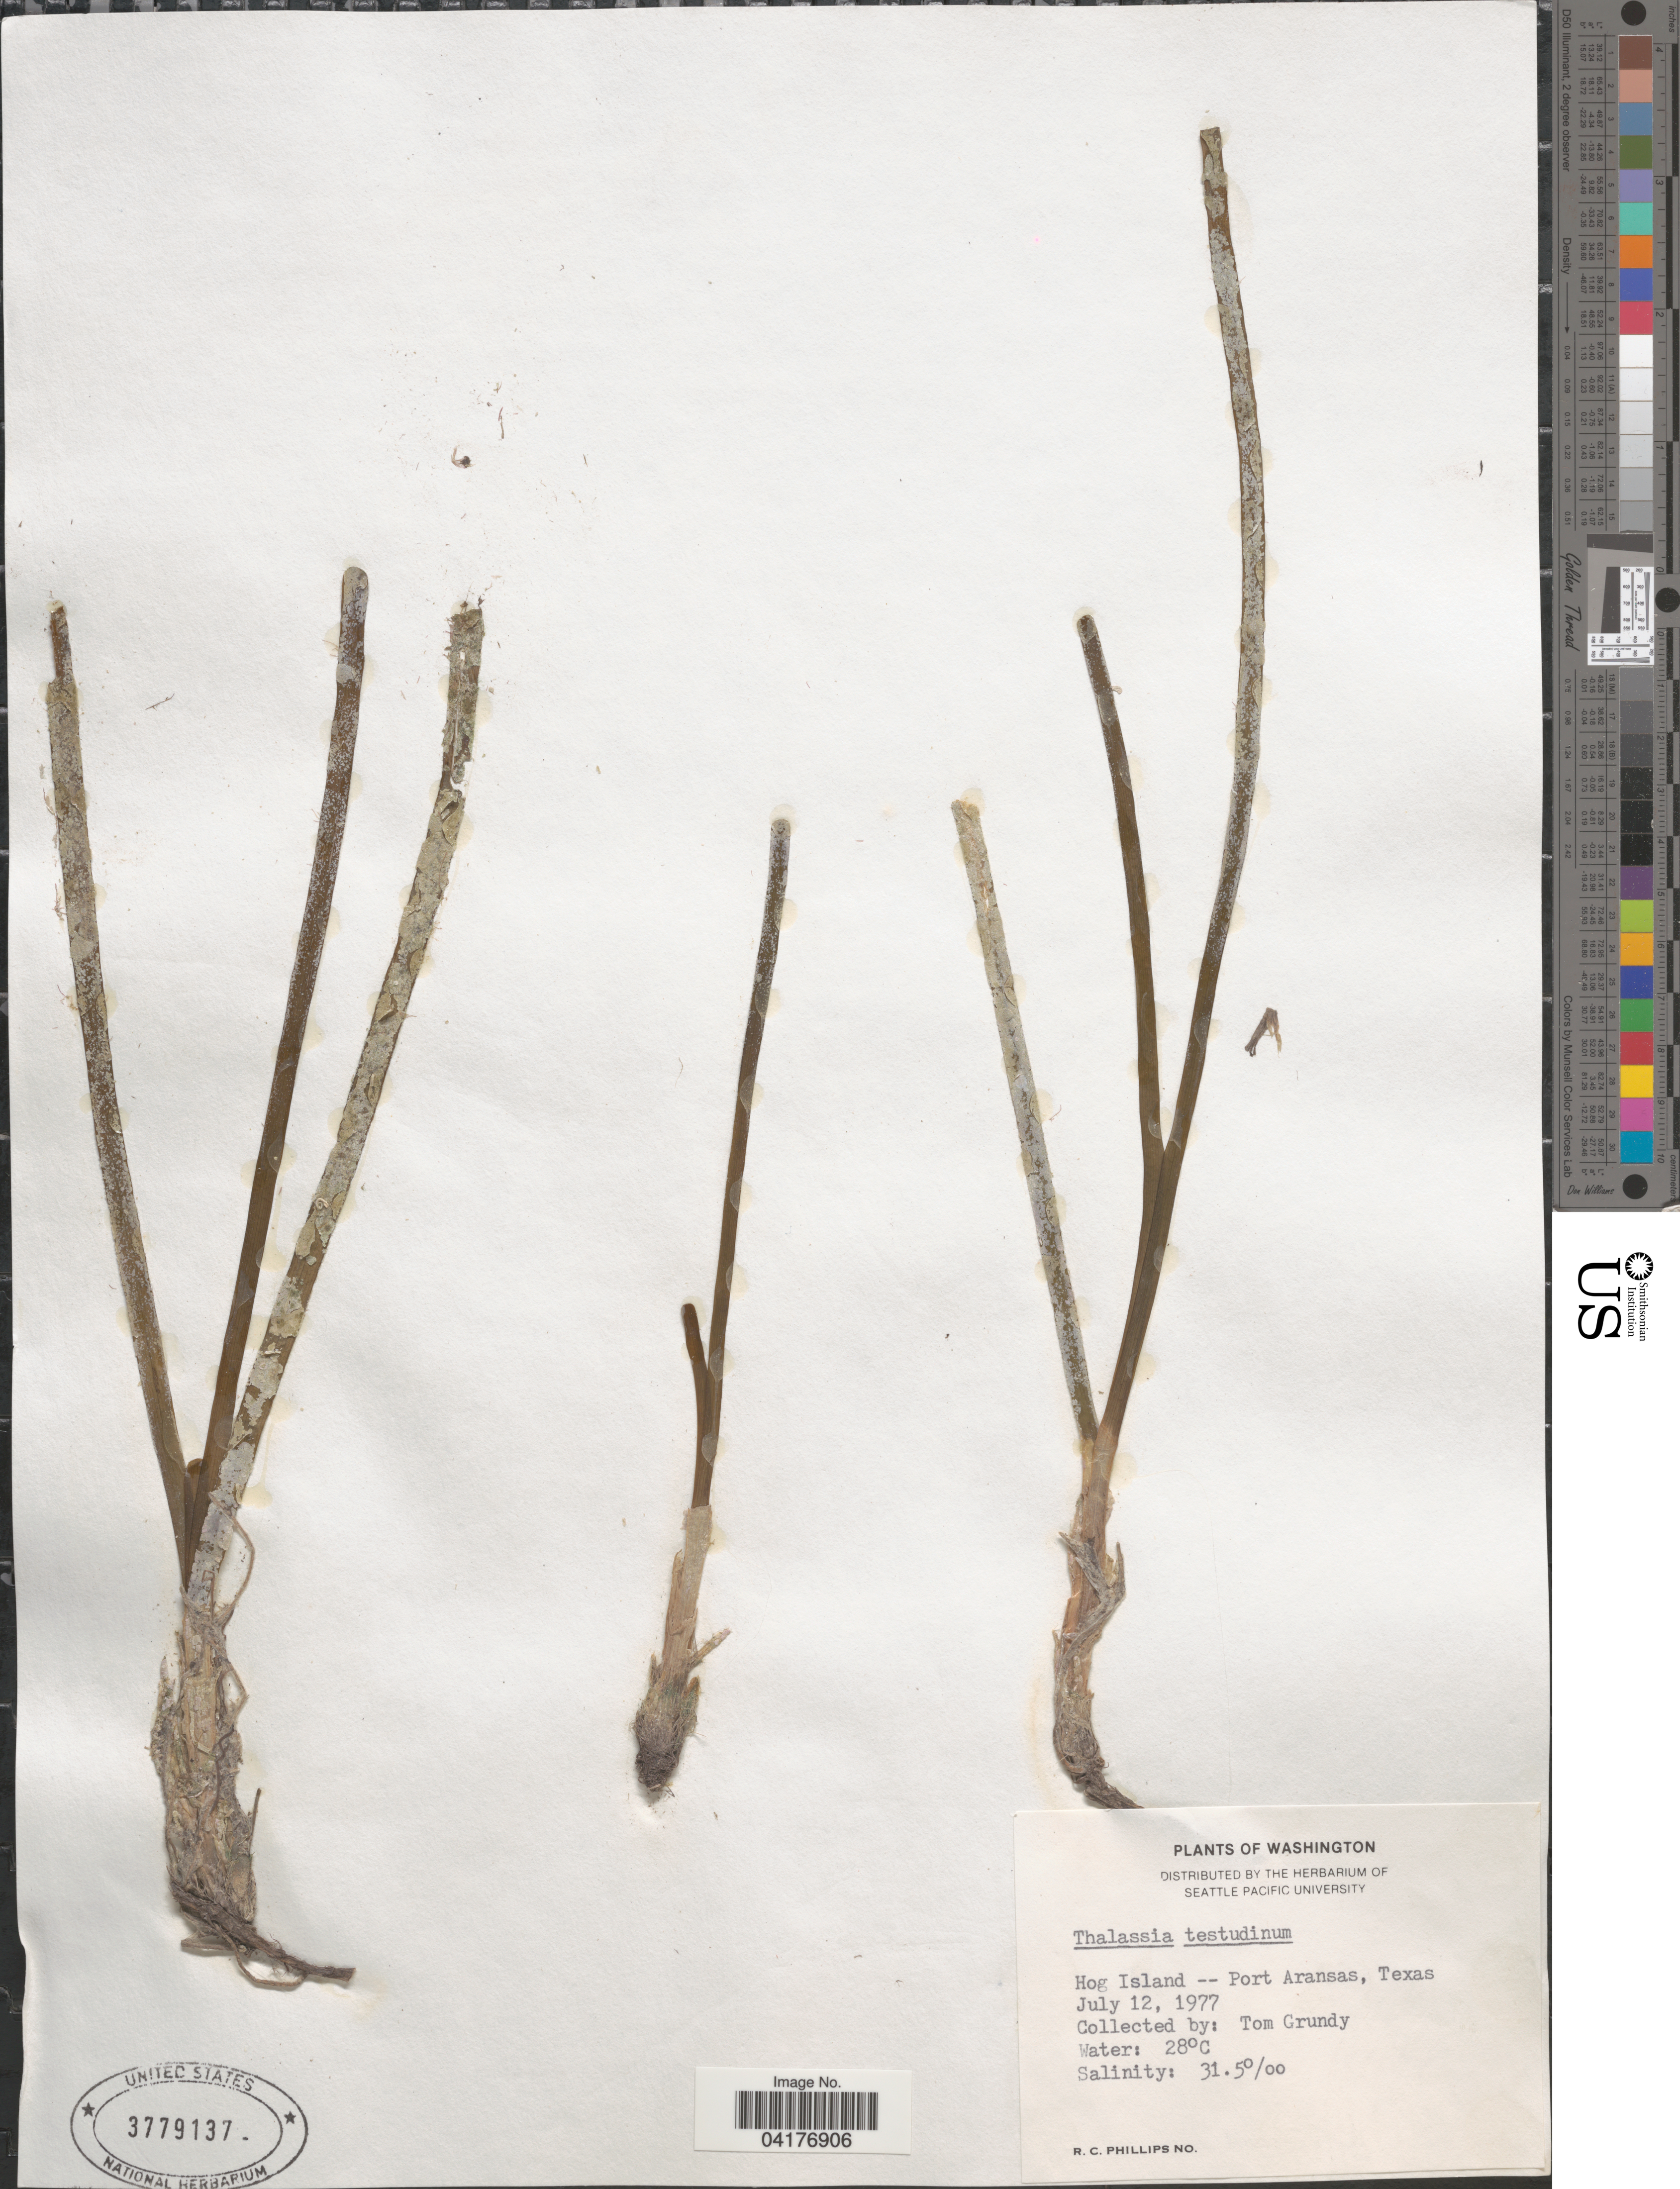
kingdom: Plantae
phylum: Tracheophyta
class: Liliopsida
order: Alismatales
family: Hydrocharitaceae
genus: Thalassia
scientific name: Thalassia hemprichii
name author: Asch.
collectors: T. Grundy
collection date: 1977-07-12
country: United States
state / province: Texas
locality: Hog Island -- Port Aransas.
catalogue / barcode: US 3779137